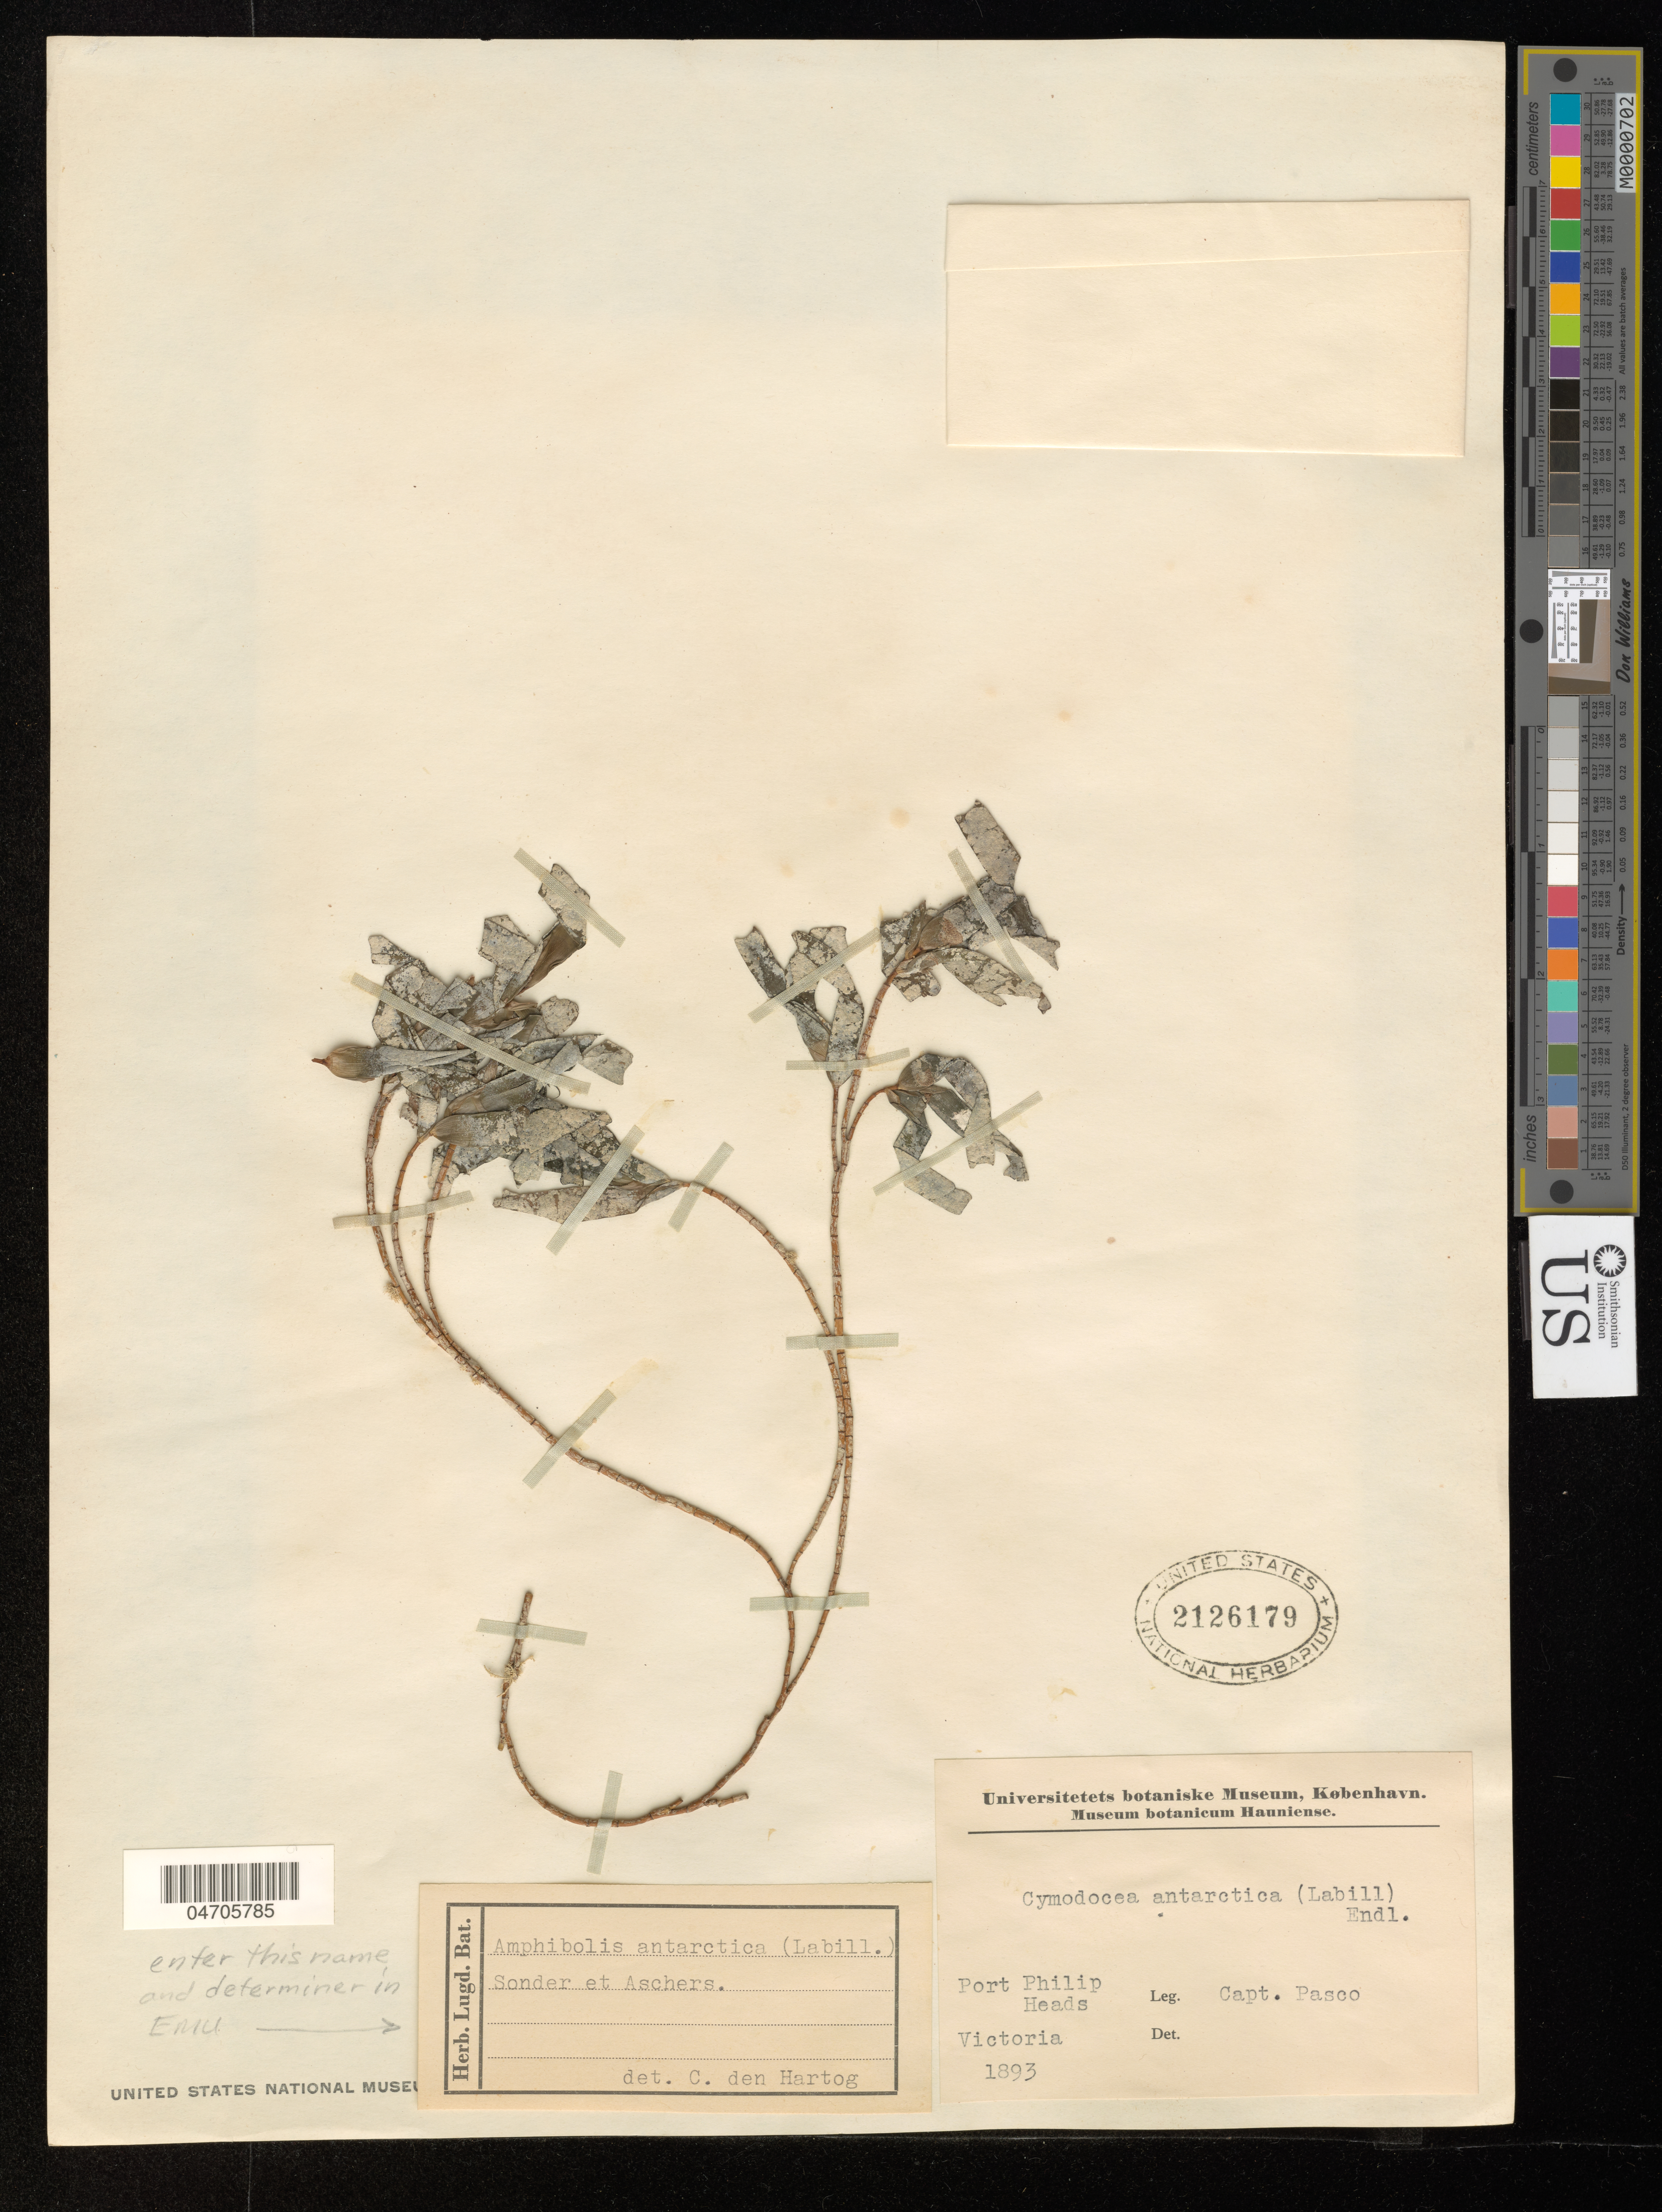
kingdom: Plantae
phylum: Tracheophyta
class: Liliopsida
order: Alismatales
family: Cymodoceaceae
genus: Amphibolis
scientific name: Amphibolis antarctica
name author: (Labill.) Asch.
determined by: Hartog, C. den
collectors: Capt. Pasco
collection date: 1893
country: Australia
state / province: Victoria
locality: Port Philip Heads. Victoria.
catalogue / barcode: US 2126179